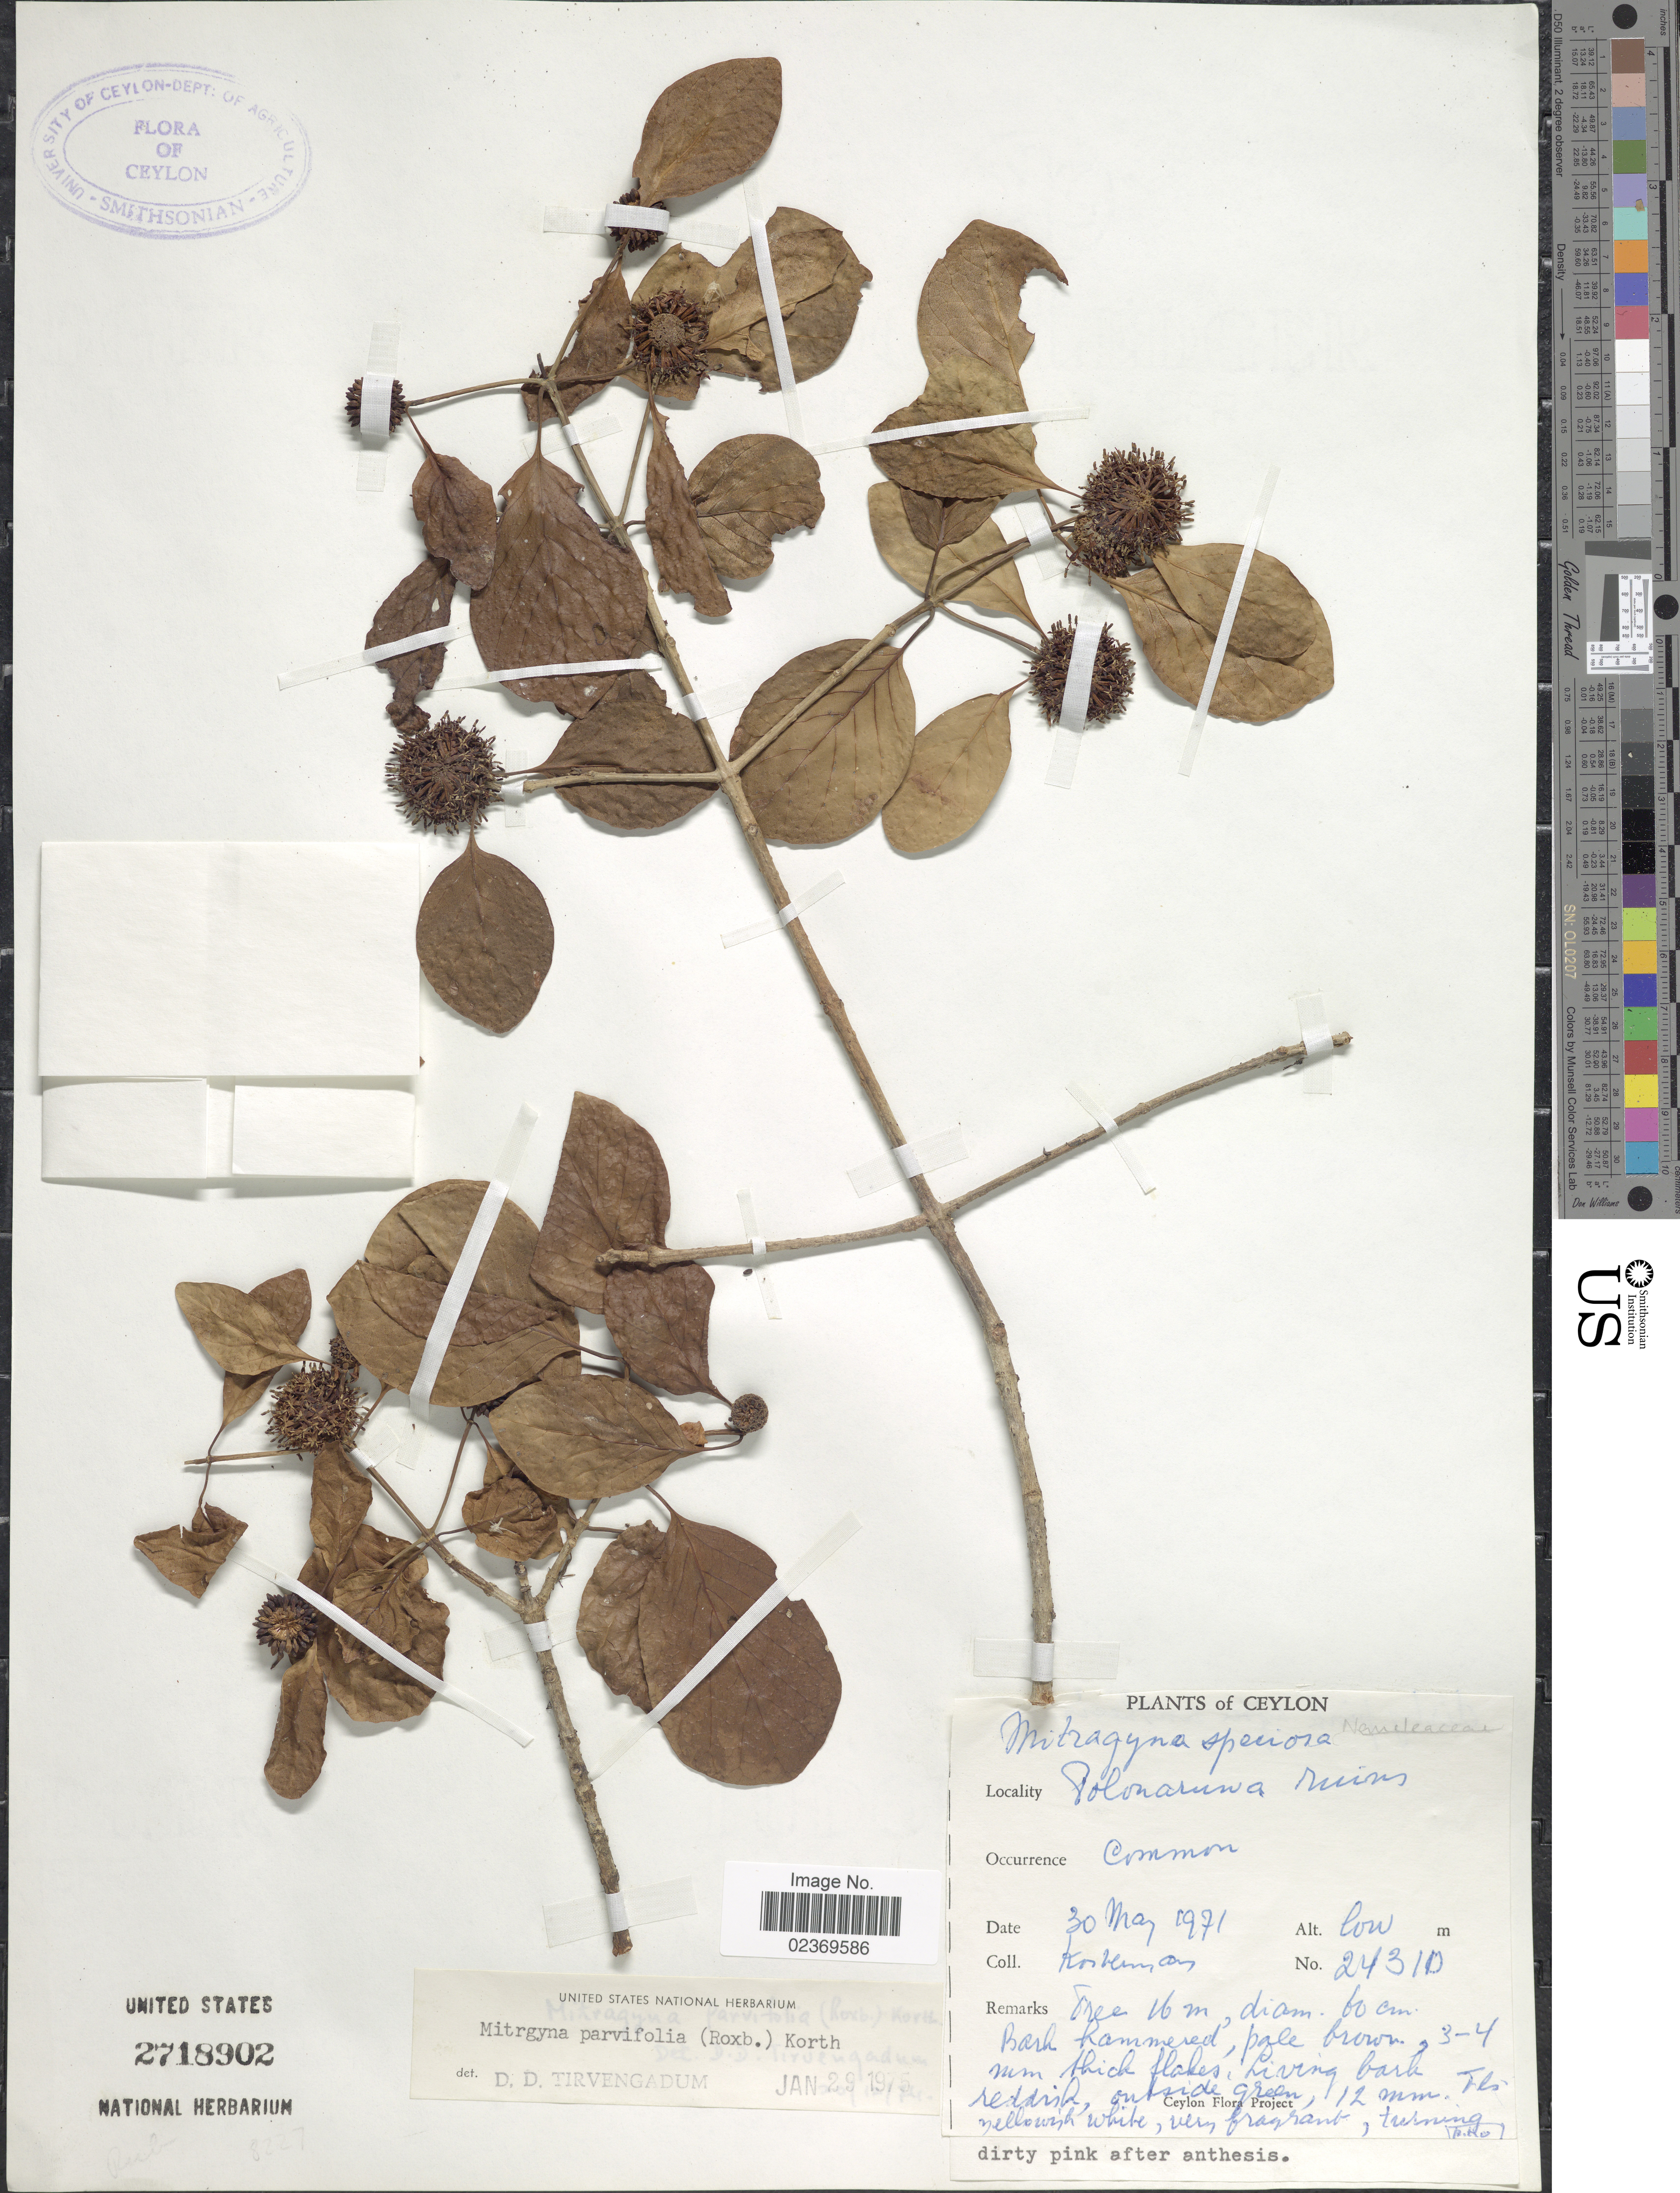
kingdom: Plantae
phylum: Tracheophyta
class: Magnoliopsida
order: Gentianales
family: Rubiaceae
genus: Mitragyna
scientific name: Mitragyna parvifolia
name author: (Roxb.) Korth.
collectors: Kostermans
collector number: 24310*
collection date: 1971-05-30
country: Sri Lanka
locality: Ceylon, Polonnaruwa ruins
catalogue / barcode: US 2718902